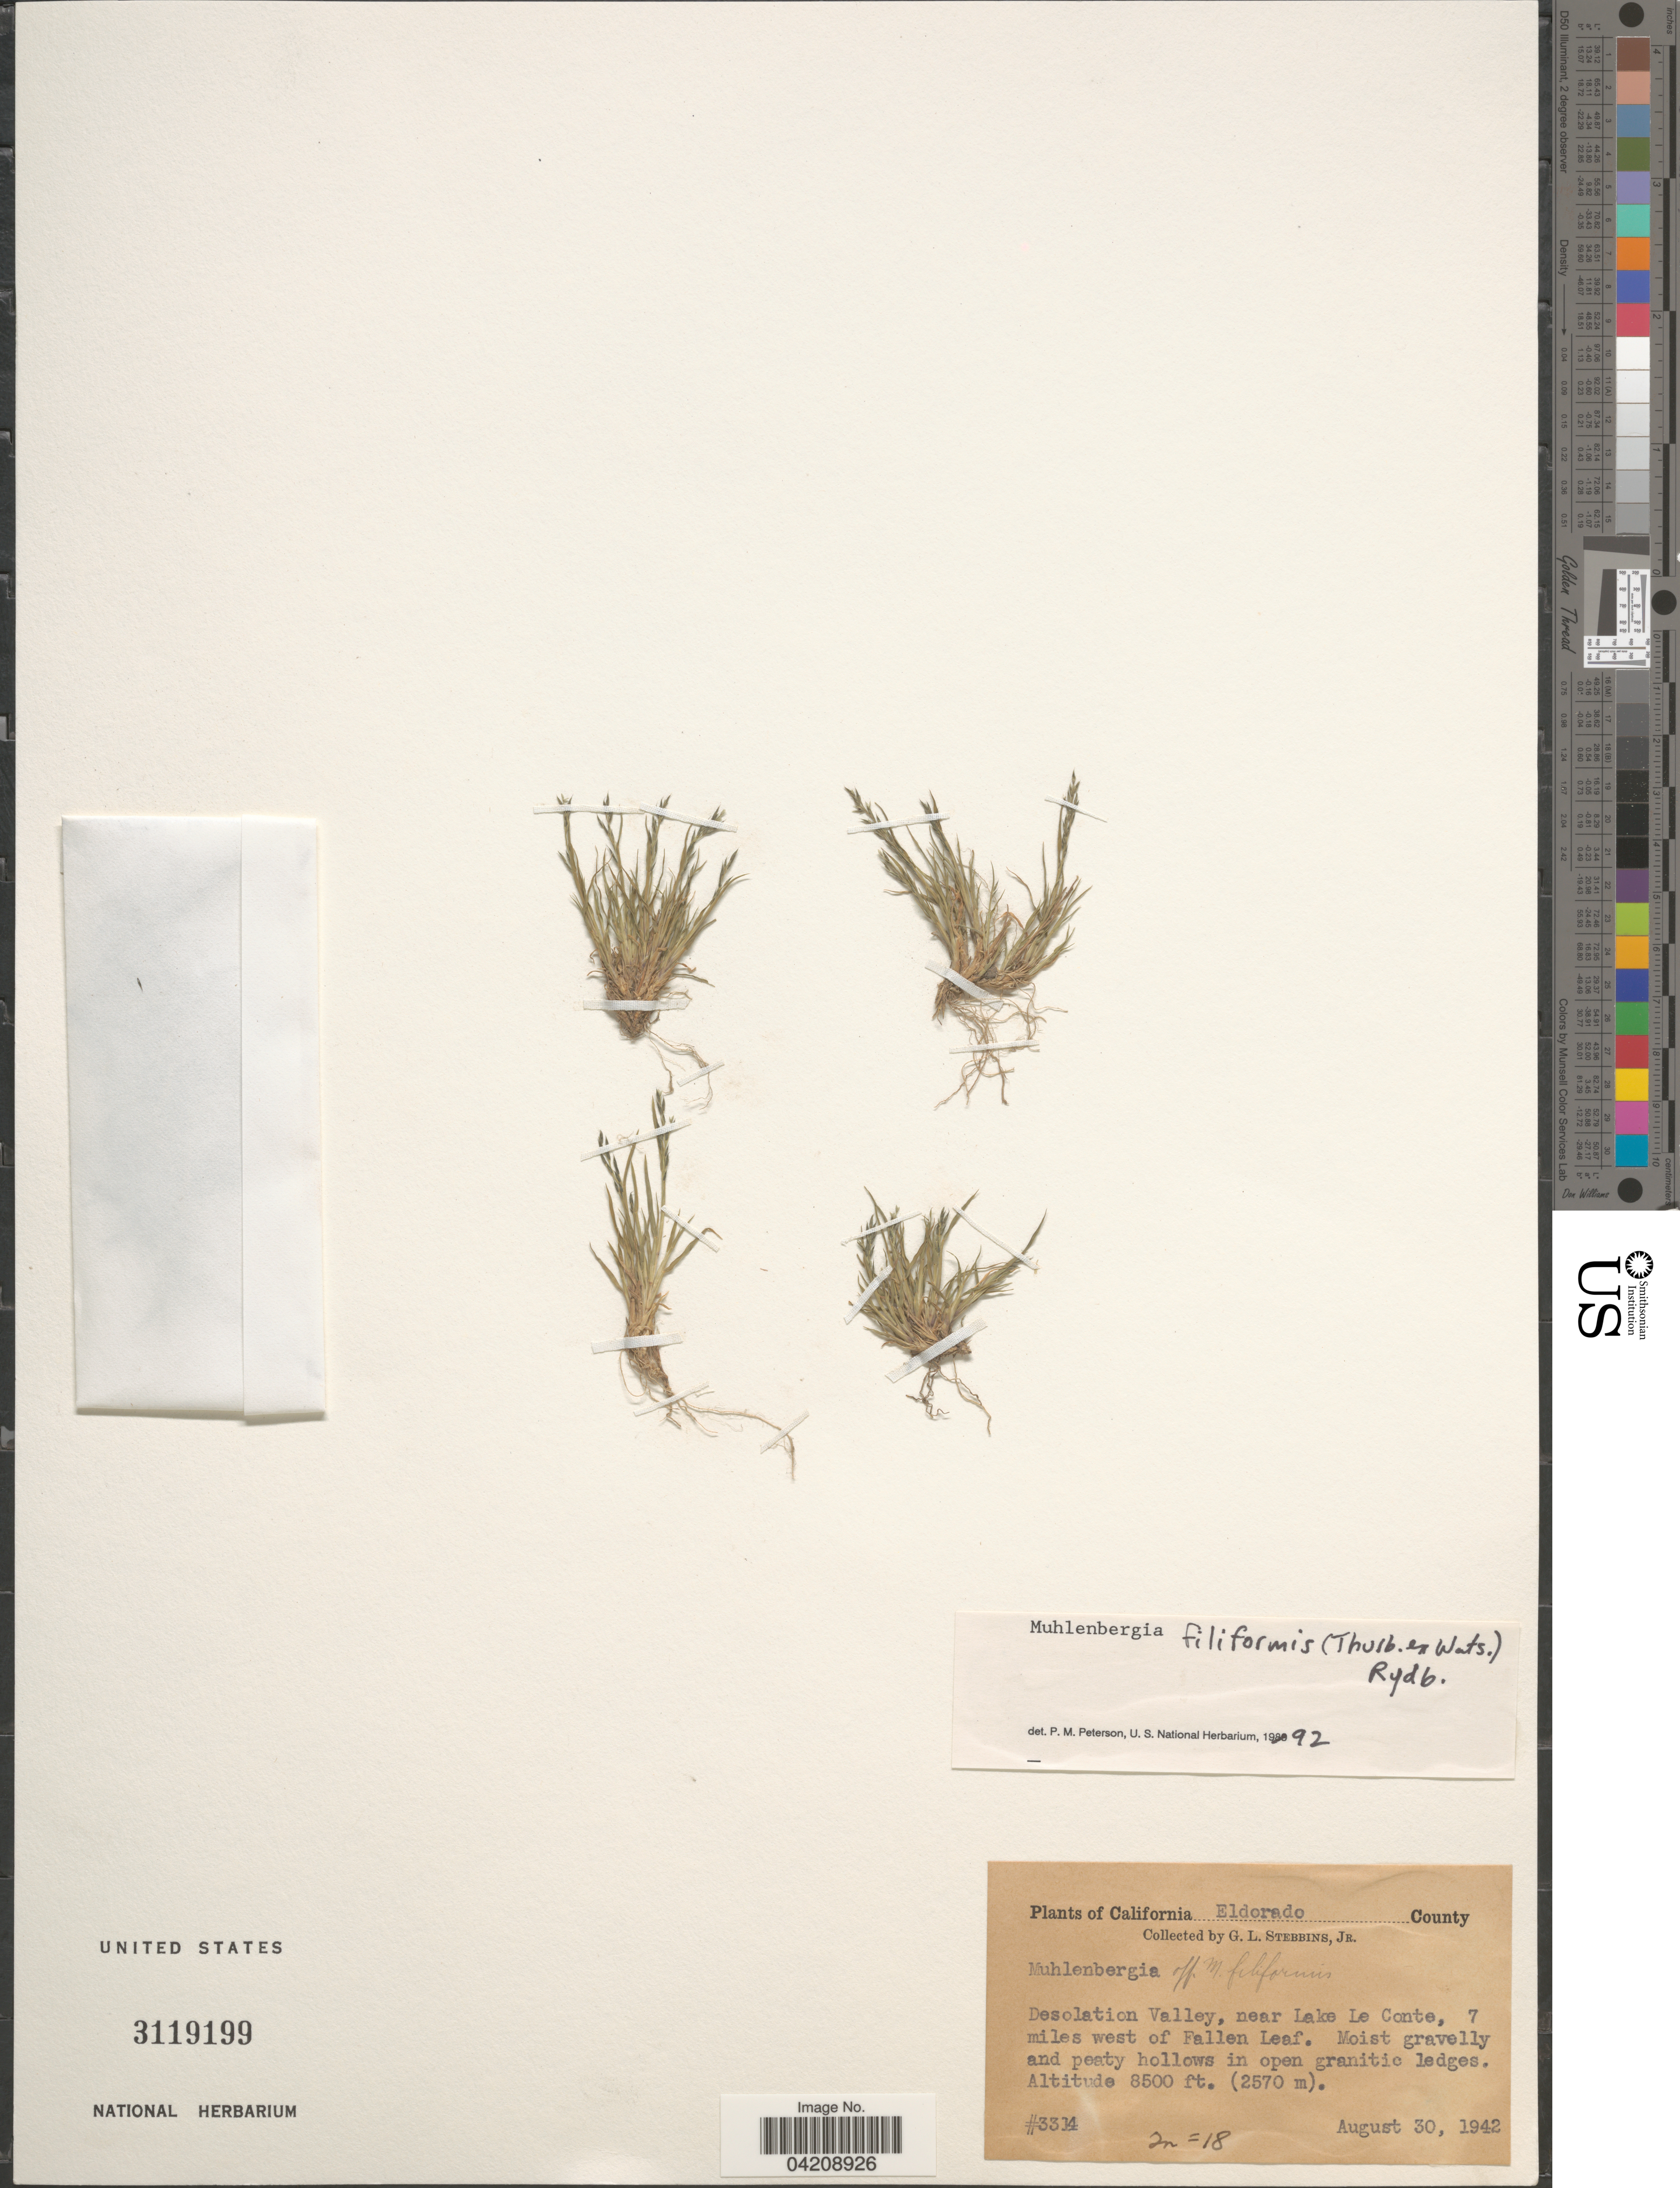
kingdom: Plantae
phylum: Tracheophyta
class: Liliopsida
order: Poales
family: Poaceae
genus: Muhlenbergia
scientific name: Muhlenbergia filiformis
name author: (Thurb. ex S. Watson) Rydb.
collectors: G. L. Stebbins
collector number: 3314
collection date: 1942-08-30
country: United States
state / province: California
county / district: El Dorado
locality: Eldorado County. Desolation Valley, near Lake Le Conte, 7 miles west of Fallen Leaf.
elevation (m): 2591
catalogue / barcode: US 3119199